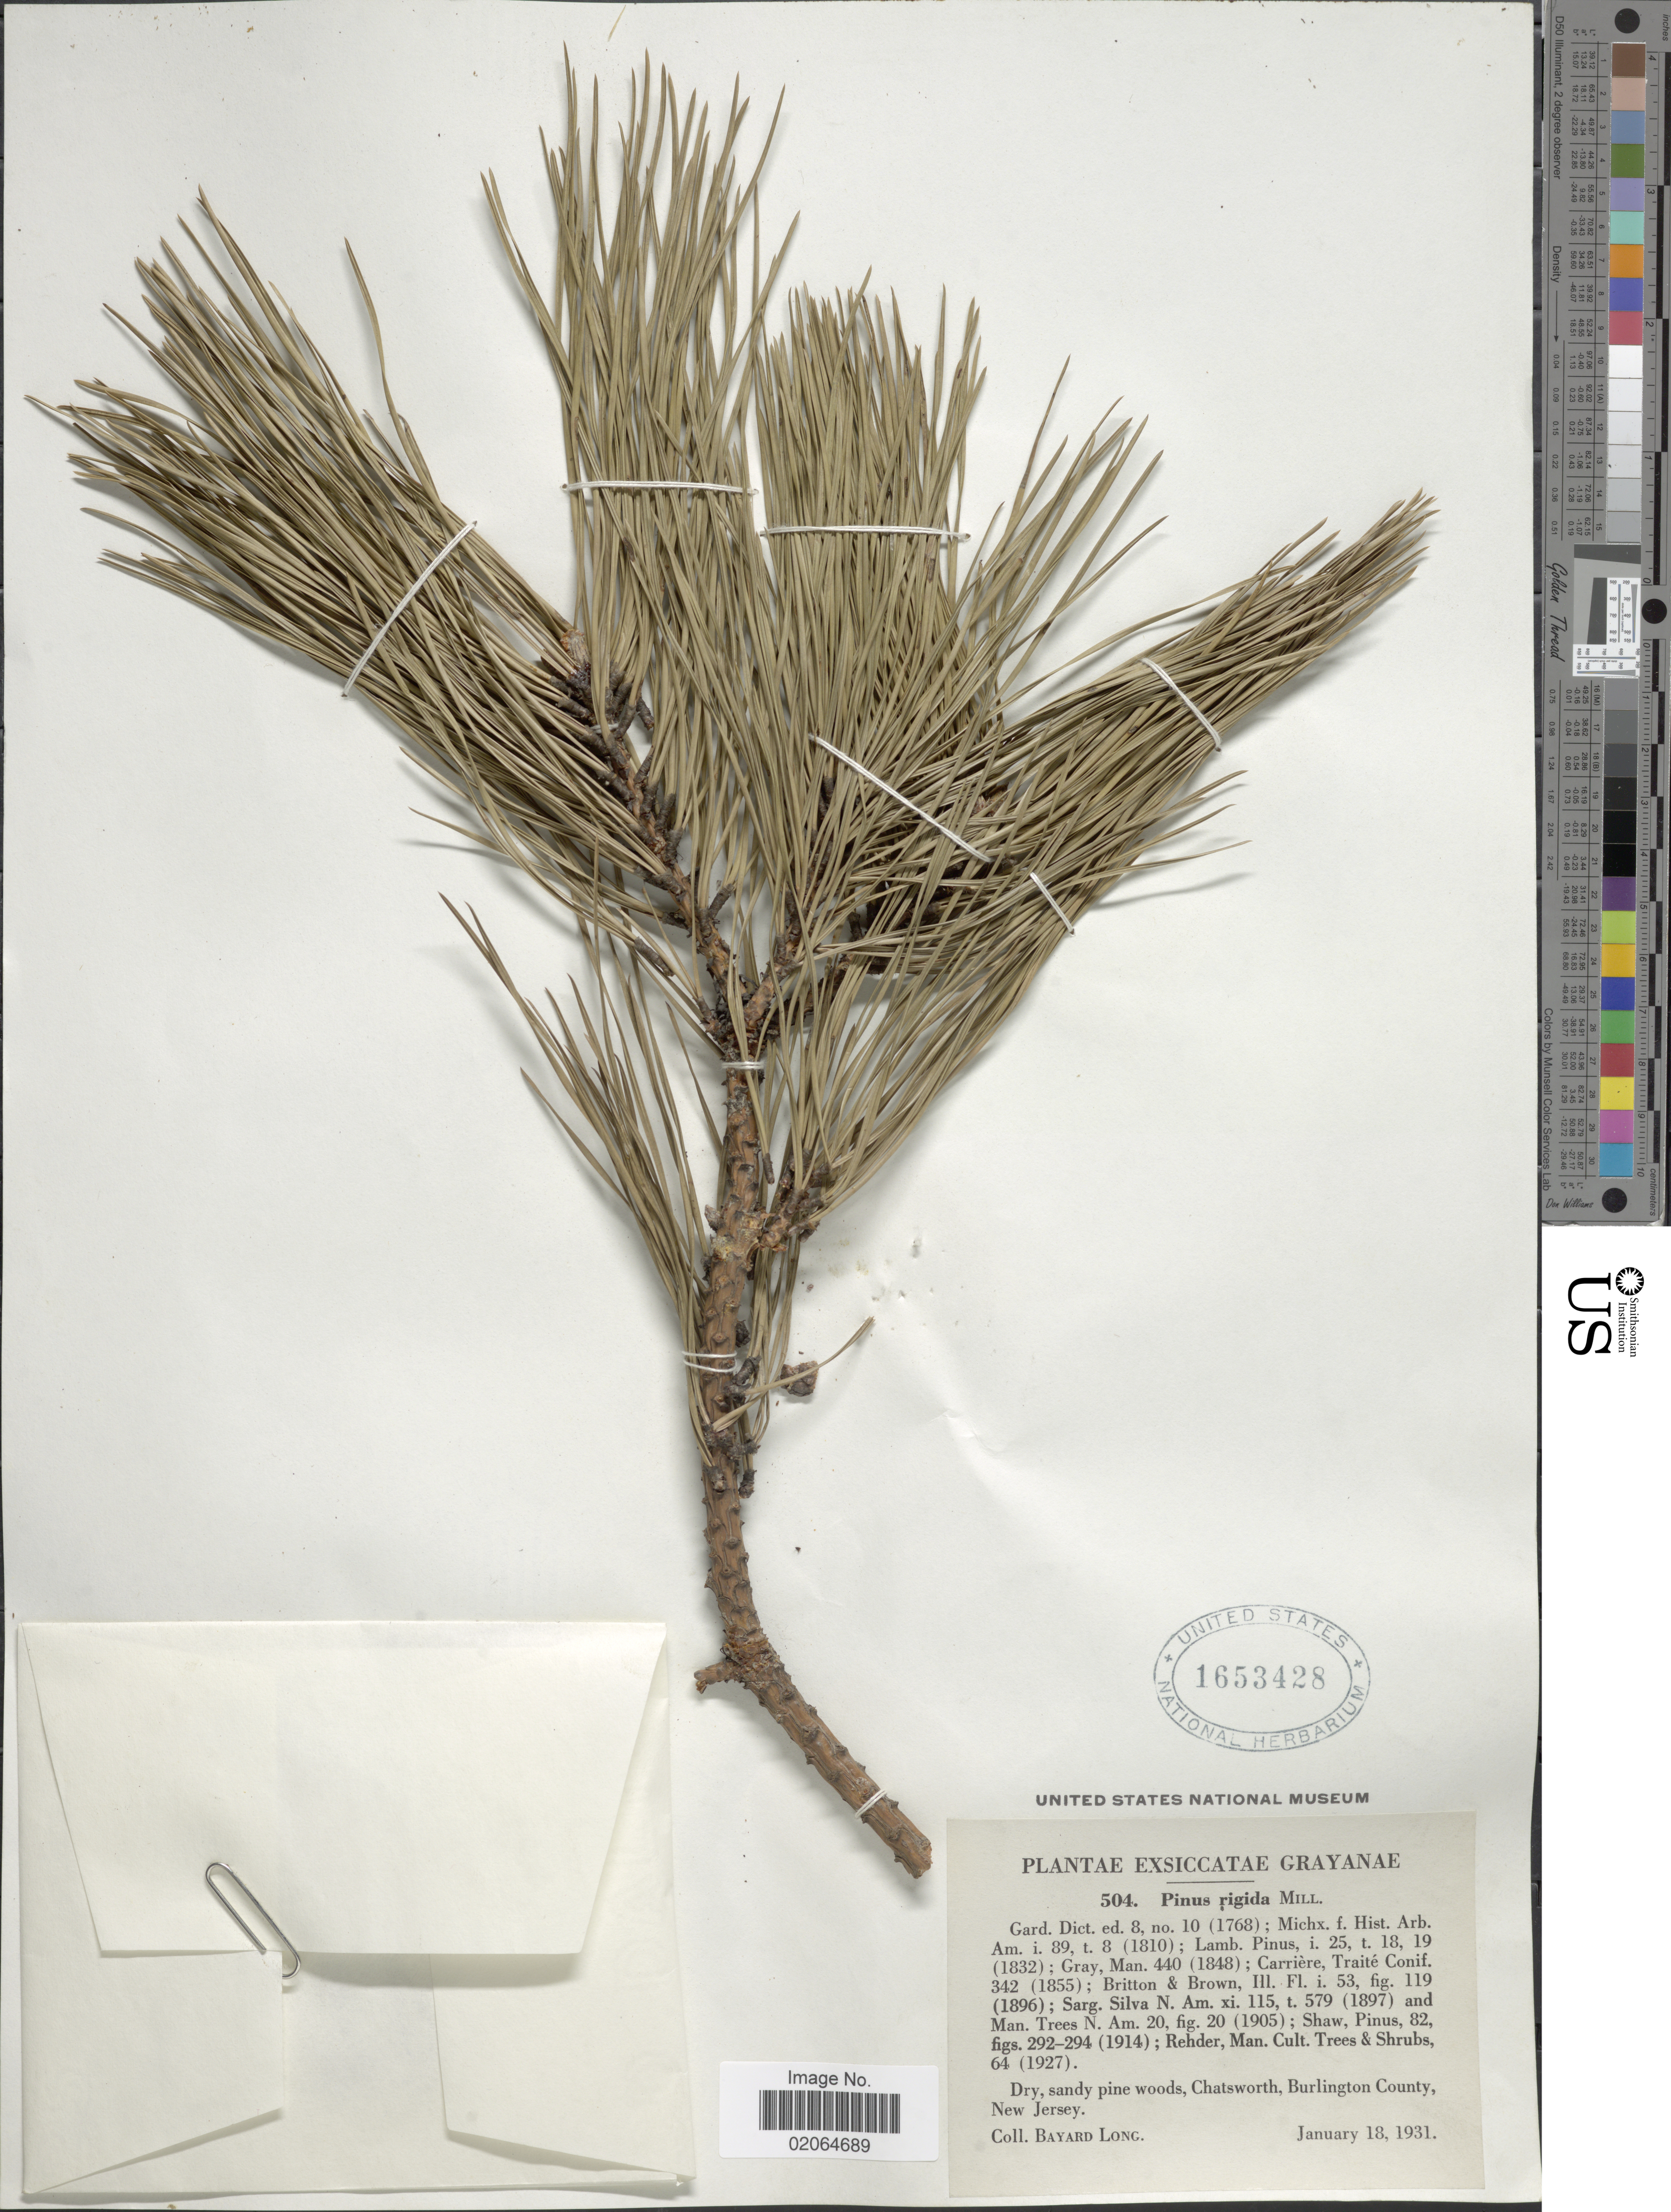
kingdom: Plantae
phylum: Tracheophyta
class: Pinopsida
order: Pinales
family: Pinaceae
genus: Pinus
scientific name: Pinus rigida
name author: Mill.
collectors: B. Long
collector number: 504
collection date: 1931-01-18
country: United States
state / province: New Jersey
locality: Dry, sandy pine woods, Chatsworth, Burlington County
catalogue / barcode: US 1653428